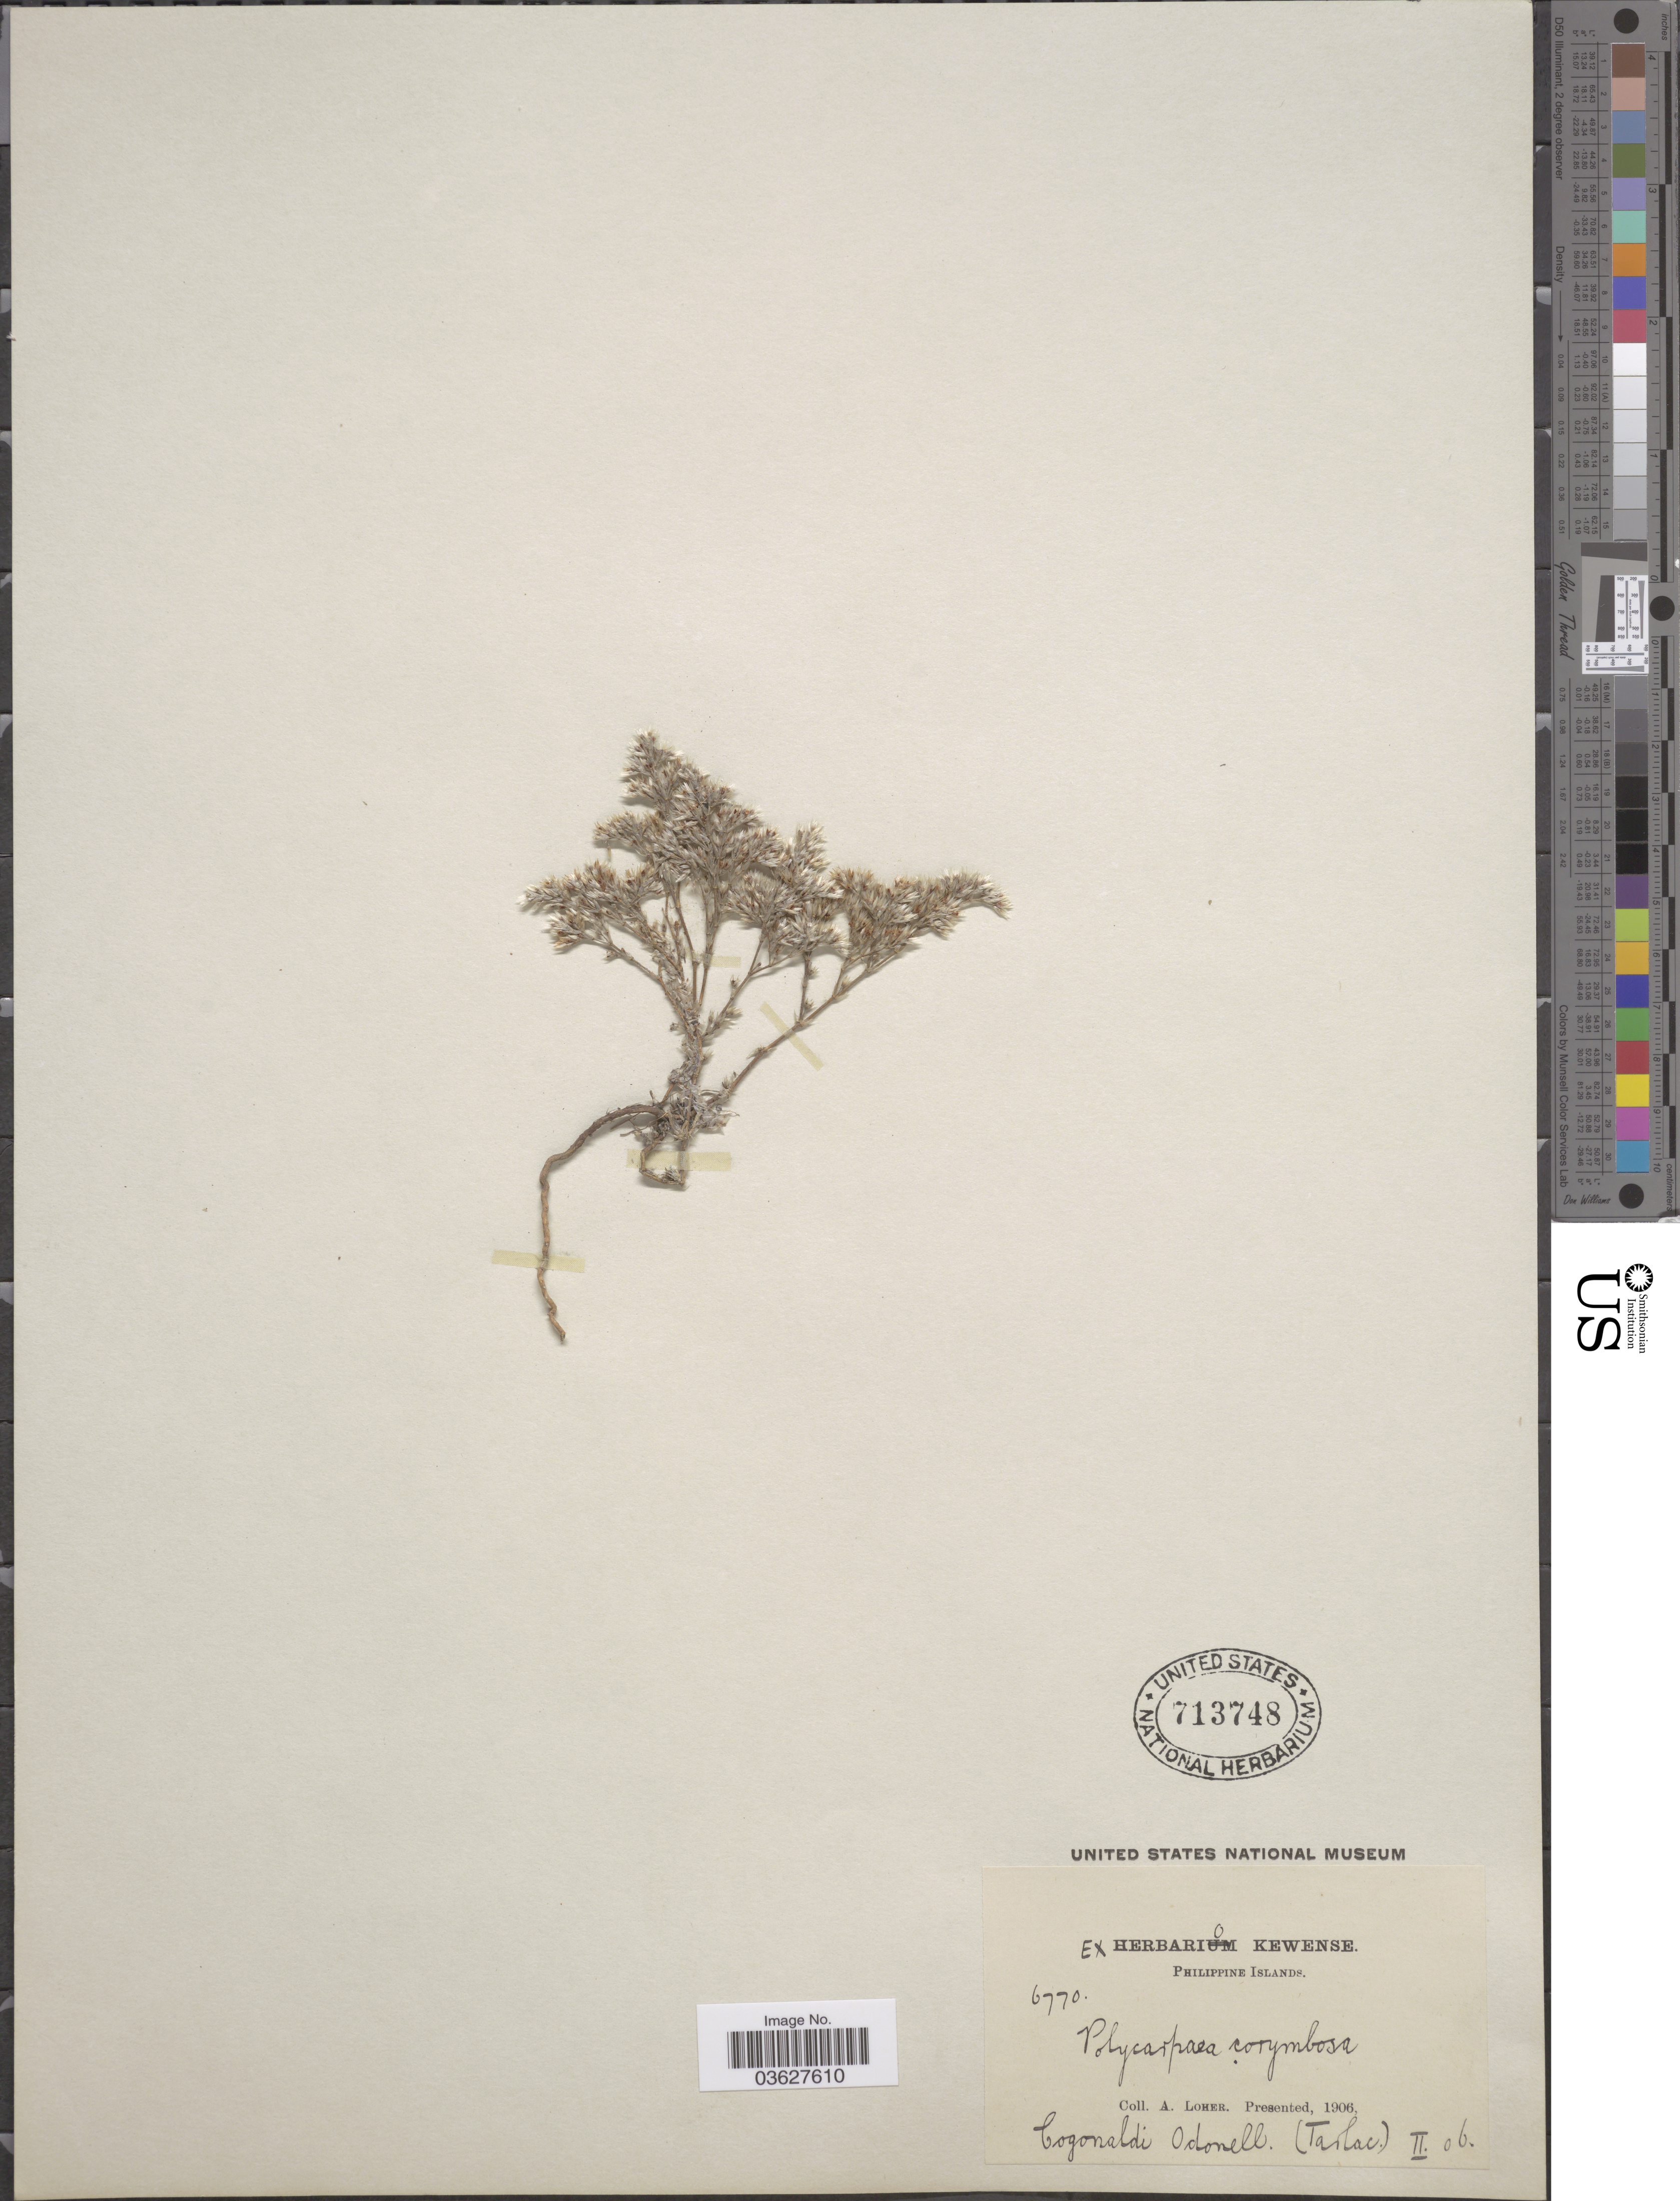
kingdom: Plantae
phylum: Tracheophyta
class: Magnoliopsida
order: Caryophyllales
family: Caryophyllaceae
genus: Polycarpaea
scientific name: Polycarpaea corymbosa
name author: (L.) Lam.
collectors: A. Loher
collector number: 6770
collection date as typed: Transcribed d/m/y: /2/6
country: Philippines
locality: Cogonaldi Odonell. (Tarlac).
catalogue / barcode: US 713748